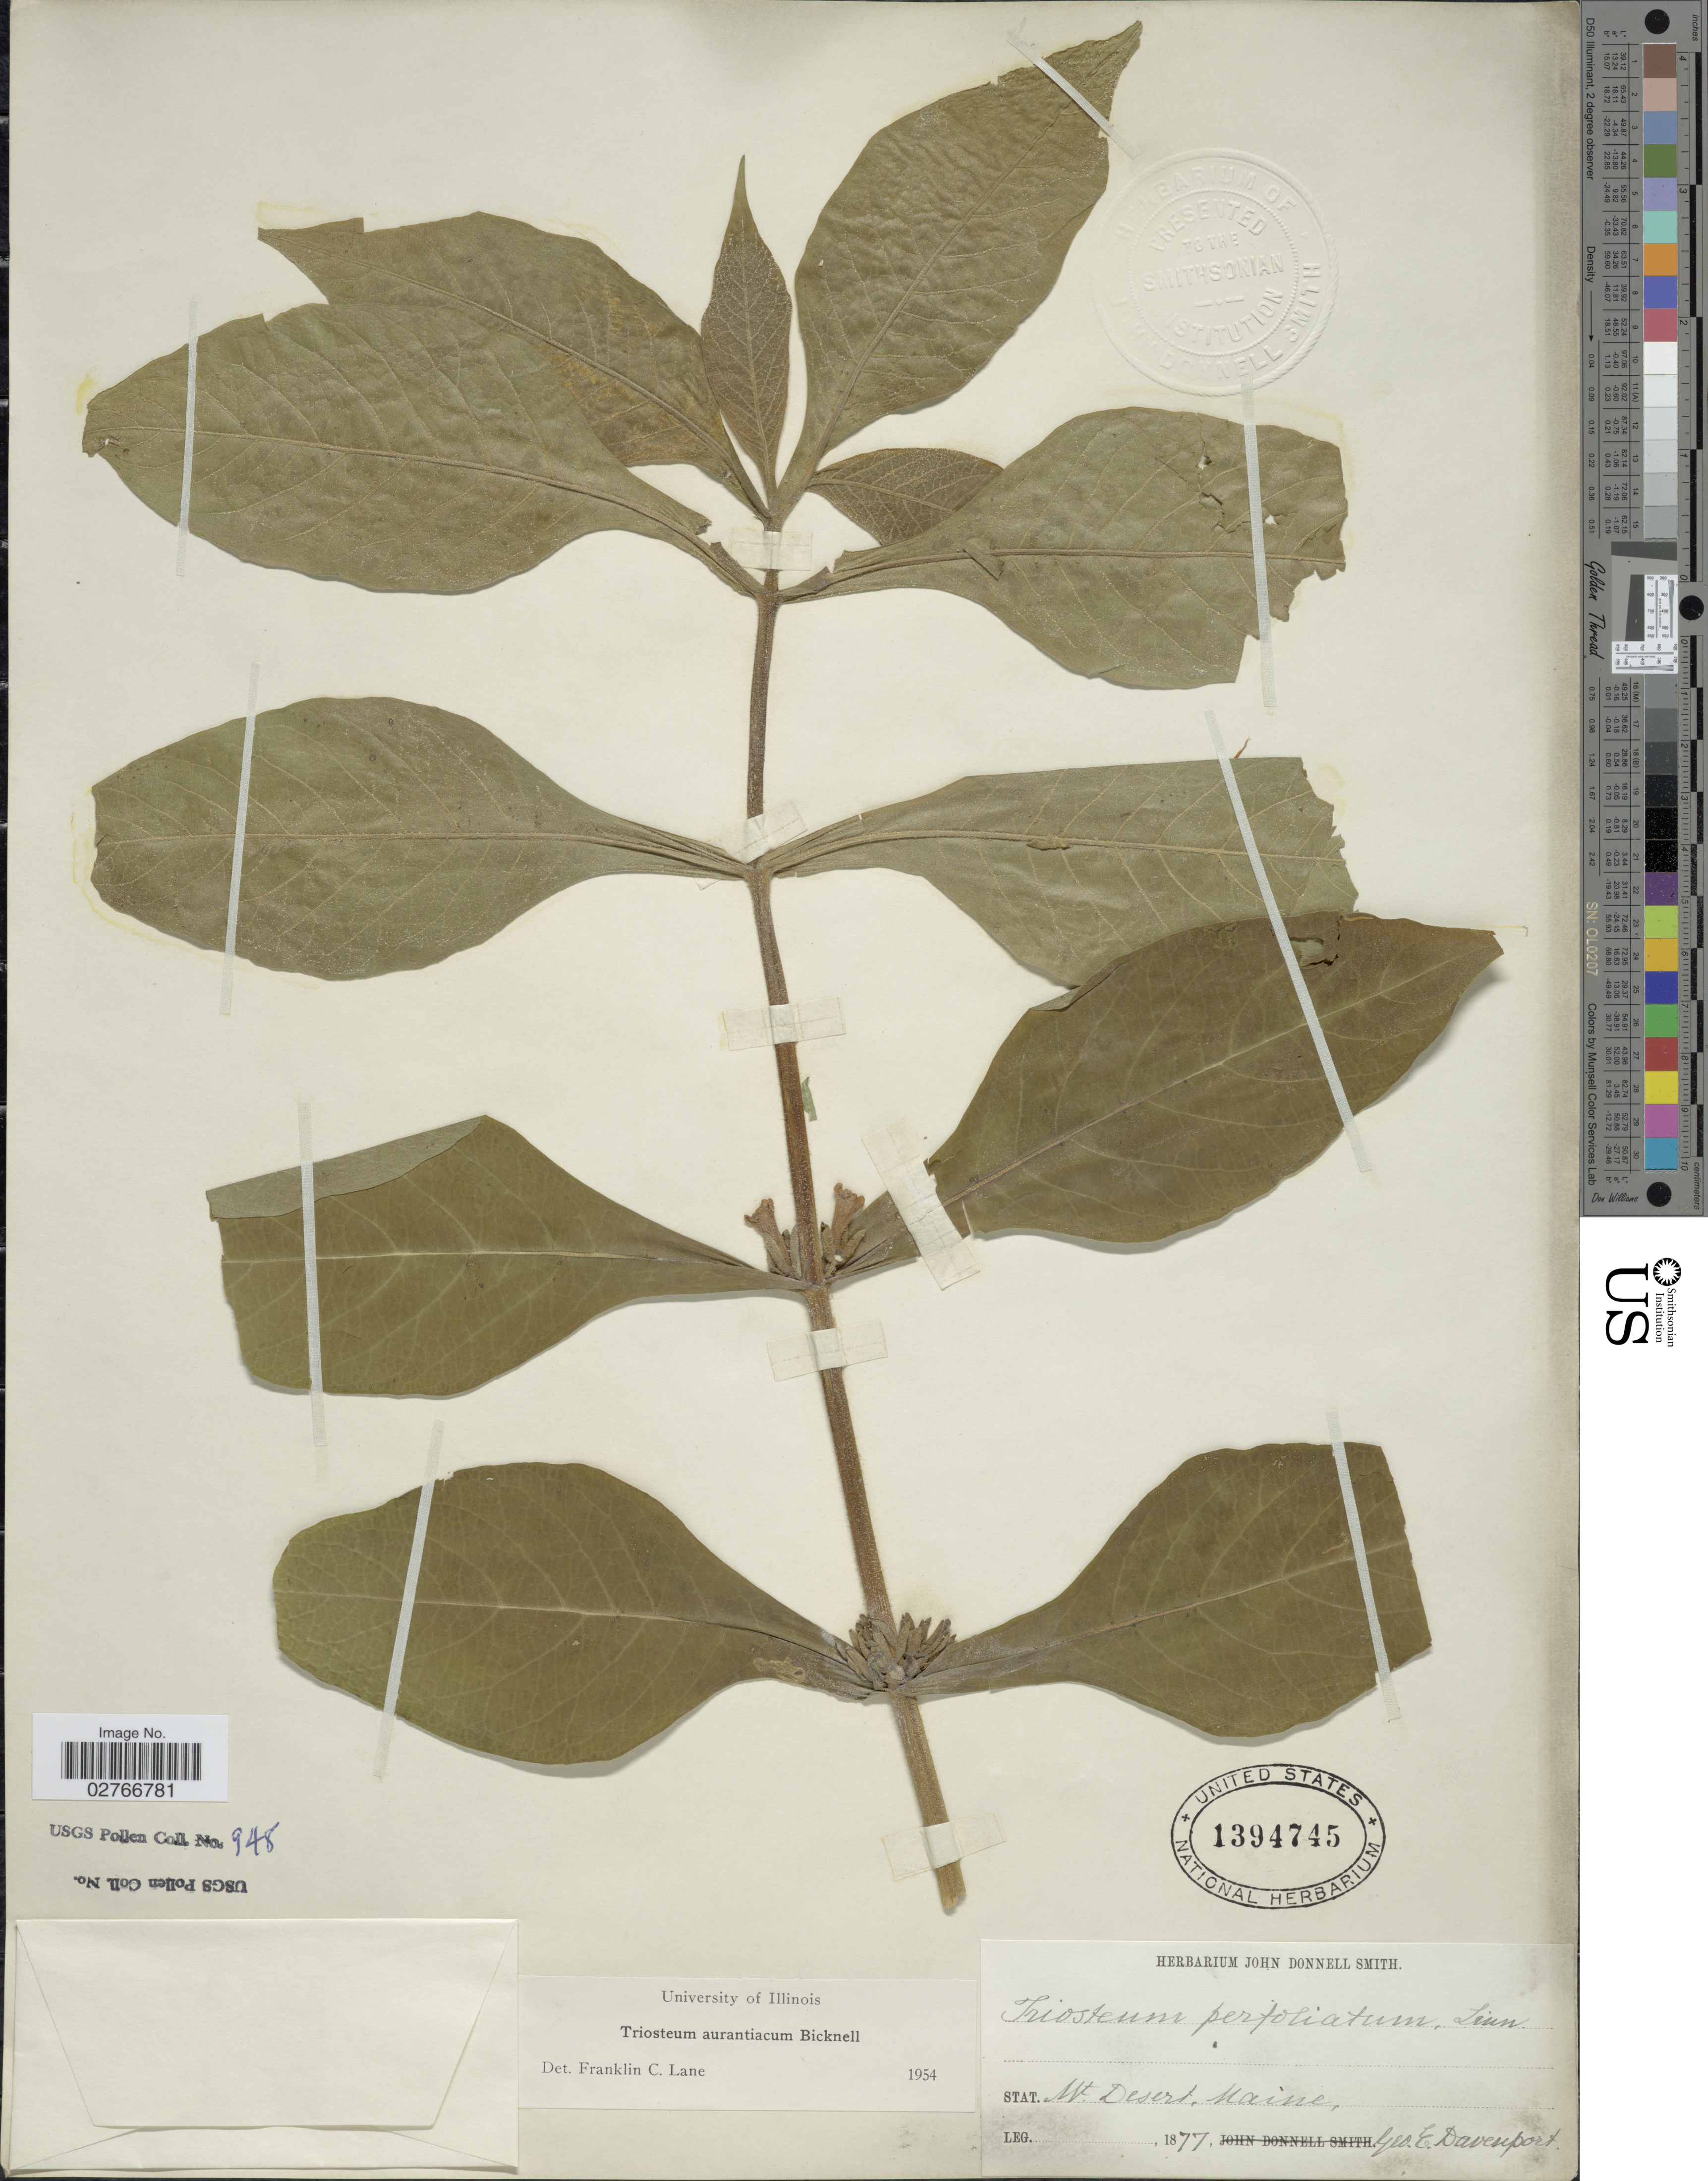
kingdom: Plantae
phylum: Tracheophyta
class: Magnoliopsida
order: Dipsacales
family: Caprifoliaceae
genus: Triosteum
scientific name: Triosteum aurantiacum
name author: E.P. Bicknell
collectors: G. E. Davenport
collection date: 1877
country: United States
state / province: Maine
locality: Mt. Desert.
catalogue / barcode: US 1394745